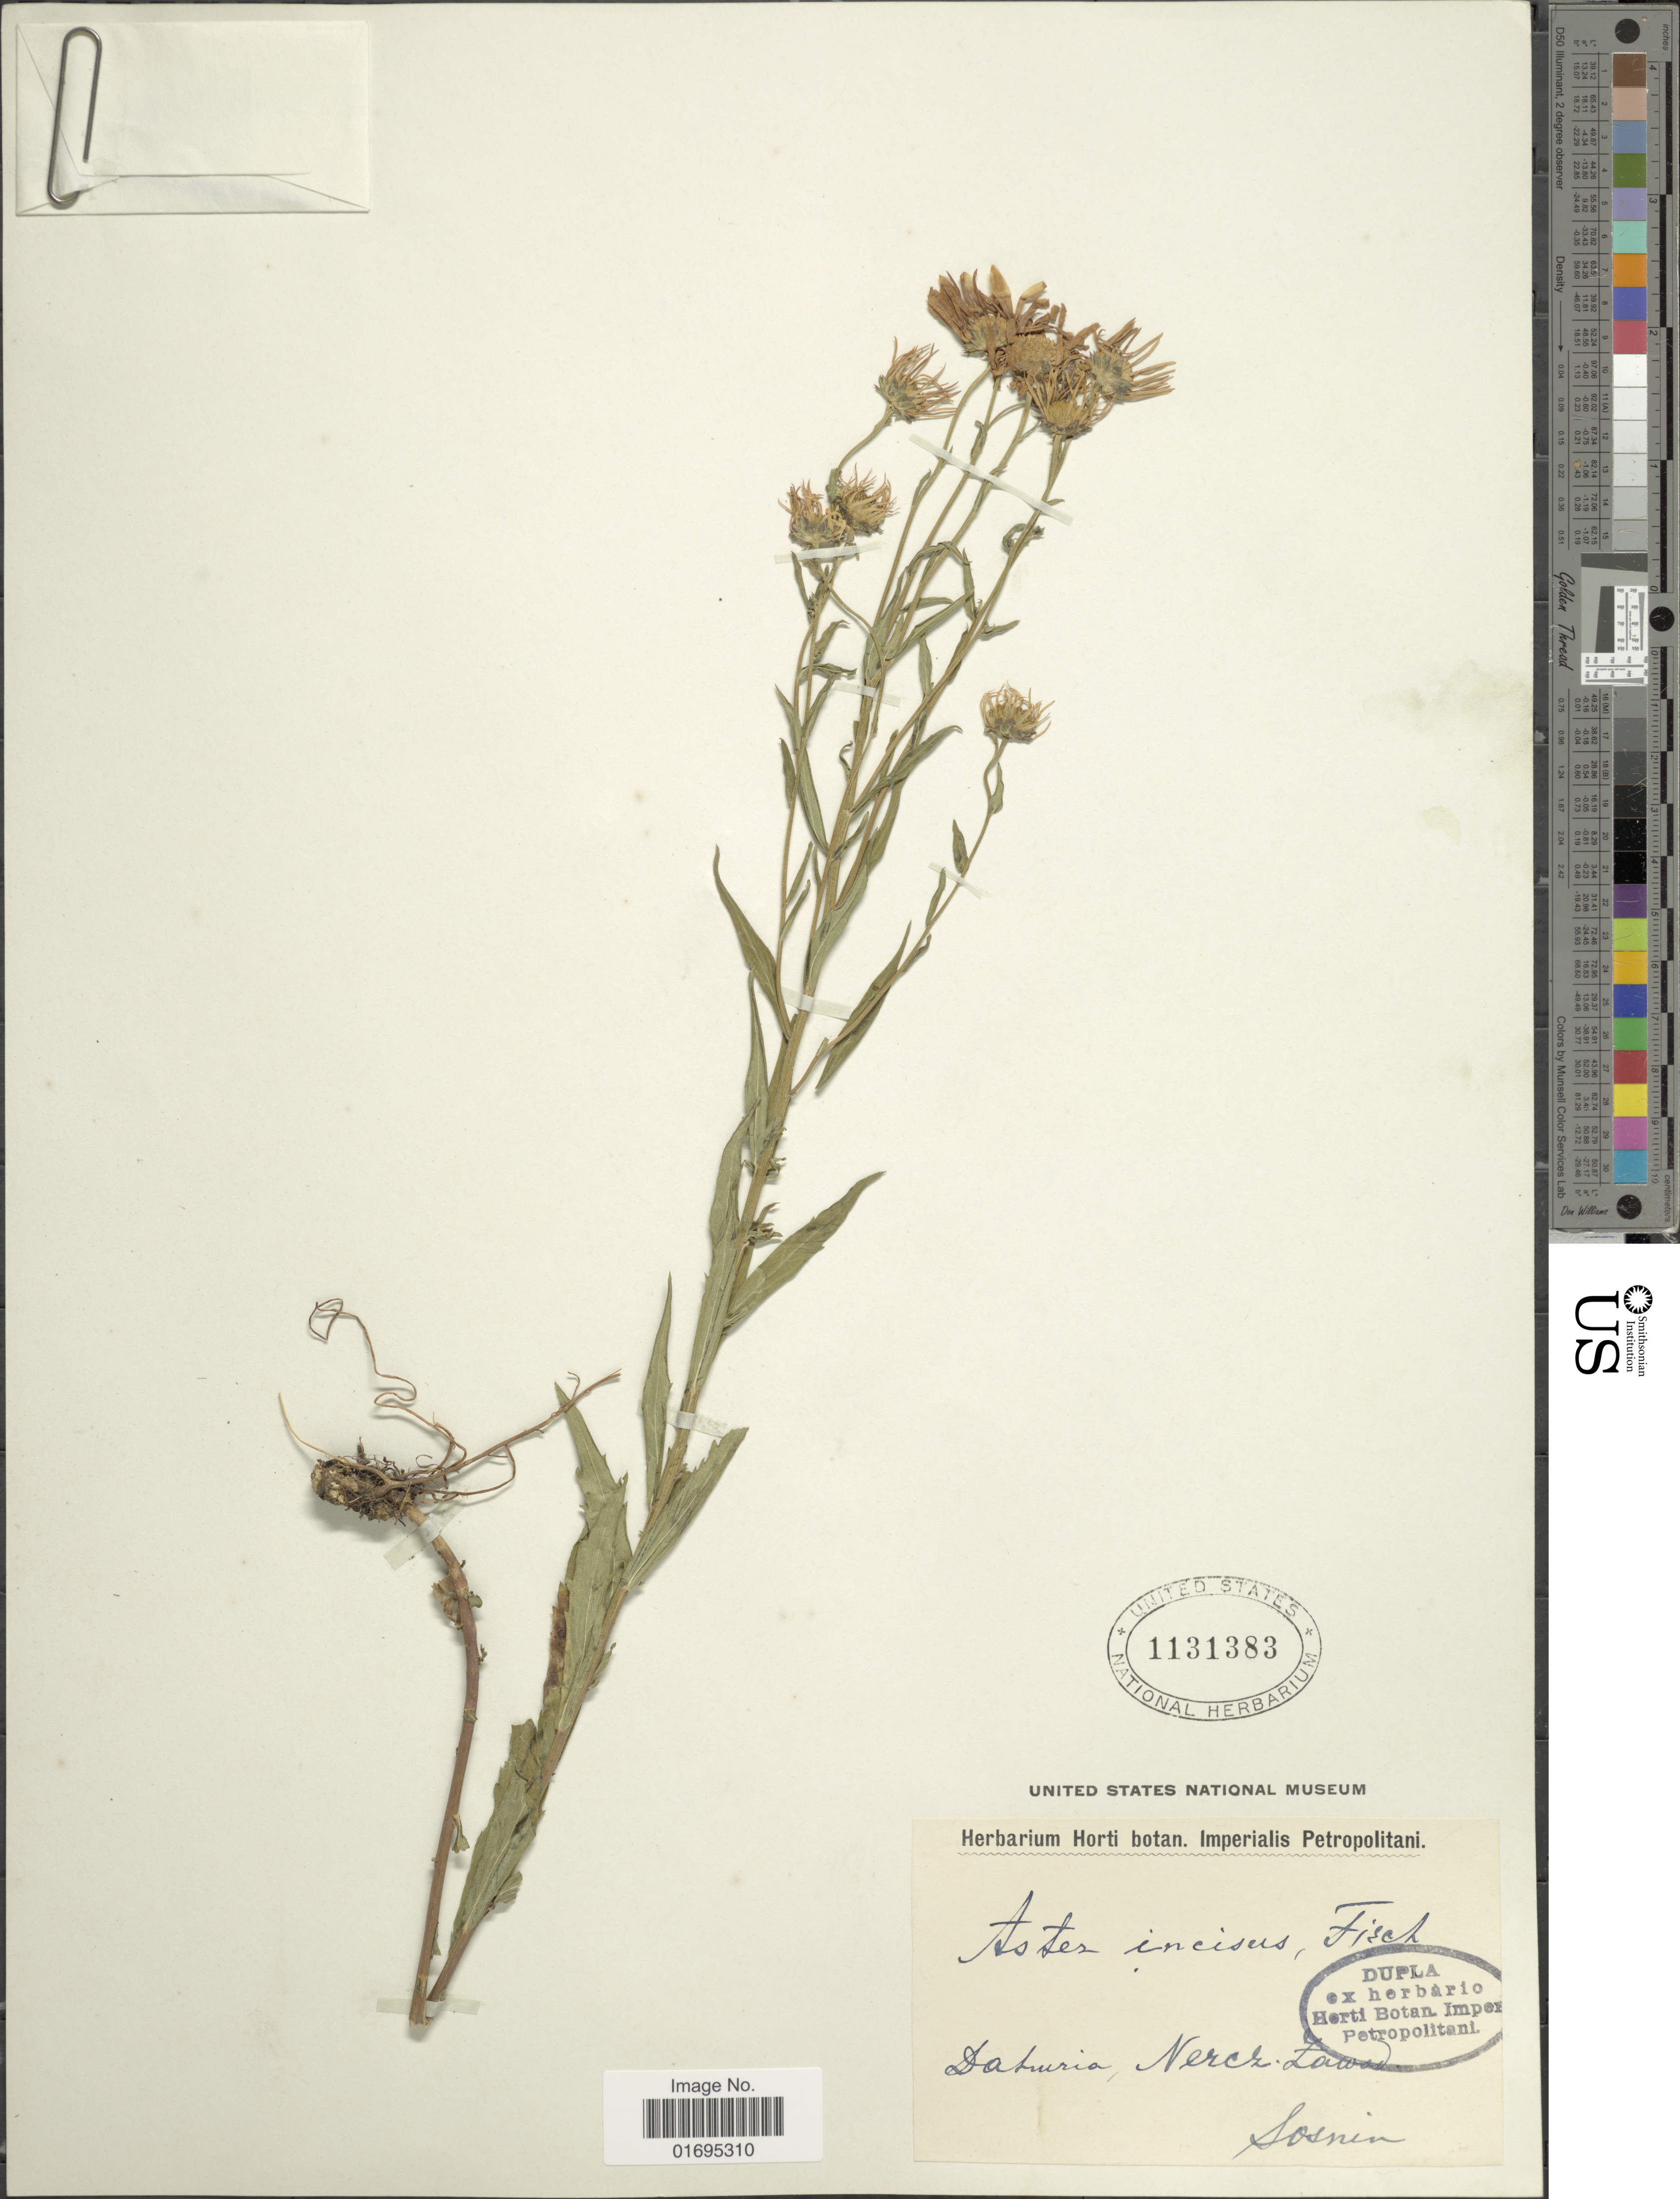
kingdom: Plantae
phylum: Tracheophyta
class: Magnoliopsida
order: Asterales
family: Asteraceae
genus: Kalimeris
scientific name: Kalimeris incisa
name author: (Fisch.) DC.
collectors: Sosnin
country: Russian Federation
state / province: Zabaykalsky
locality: Daturia Nercz. Zawod. (Nerchinsk. Factory)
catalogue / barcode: US 1131383